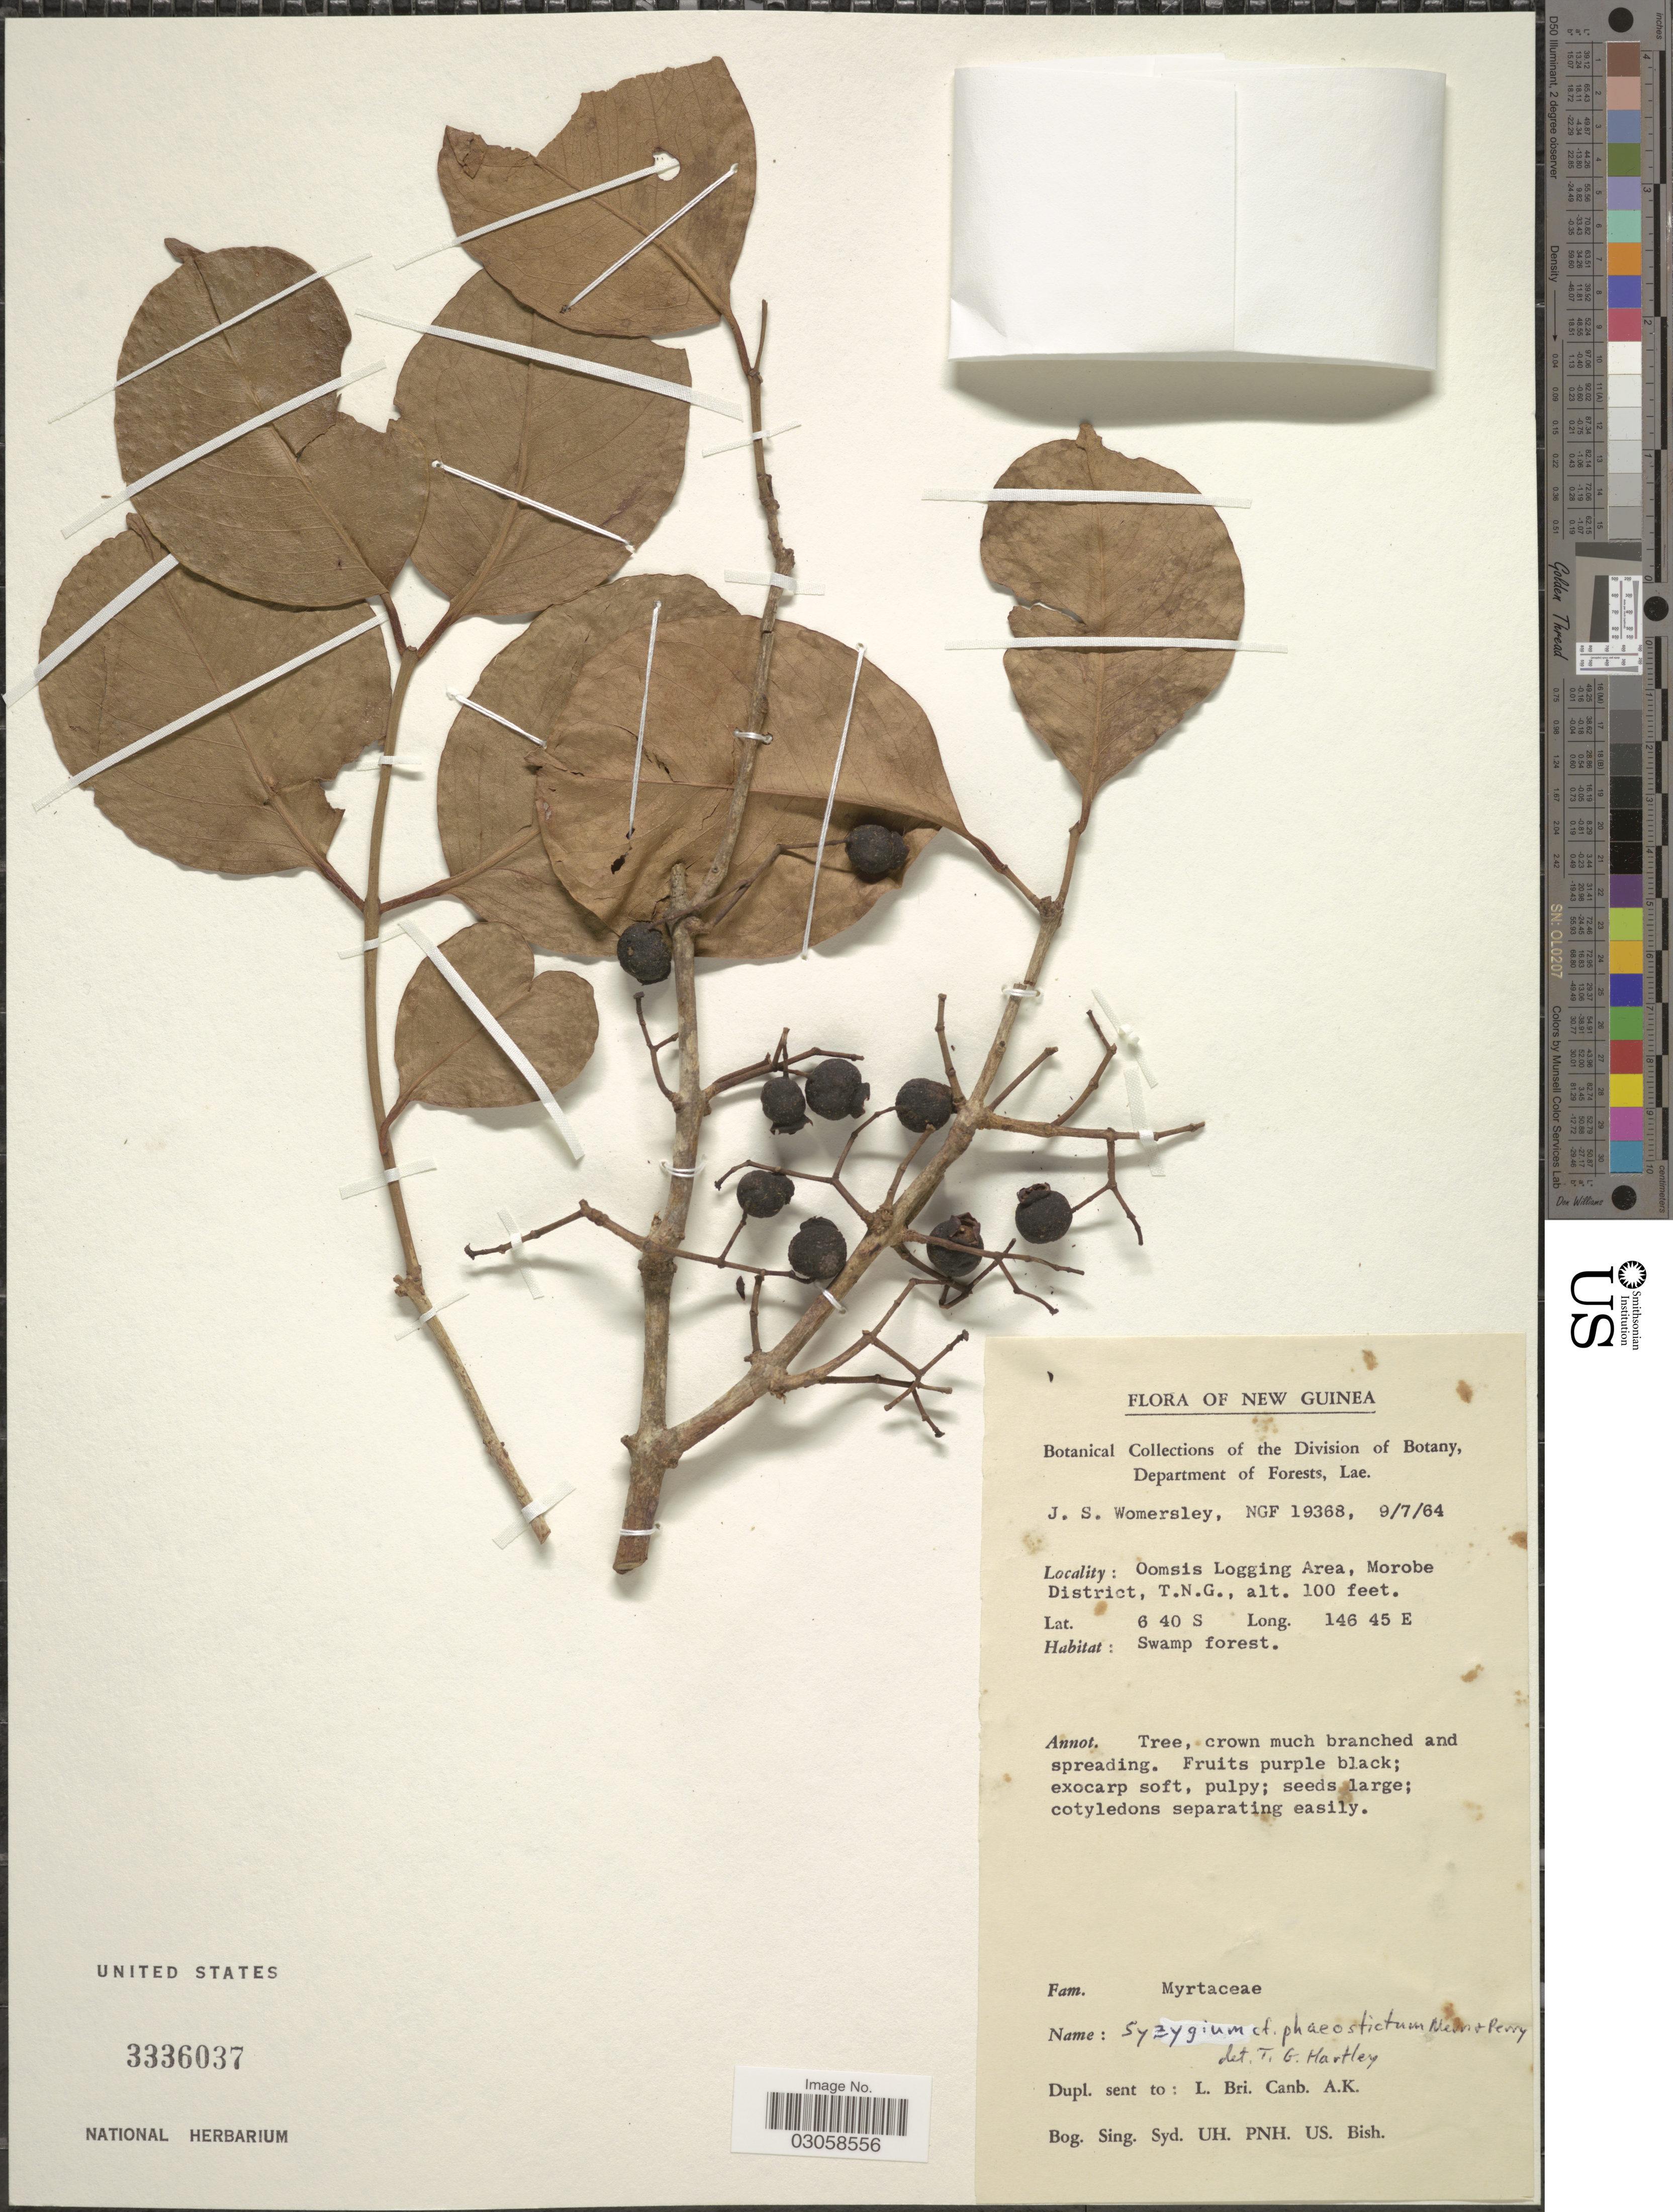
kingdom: Plantae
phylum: Tracheophyta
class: Magnoliopsida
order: Myrtales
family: Myrtaceae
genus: Syzygium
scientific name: Syzygium phaeostictum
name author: Merr. & L.M. Perry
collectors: J. S. Womersley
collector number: NGF 19368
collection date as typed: Transcribed d/m/y: 9/7/64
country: Papua New Guinea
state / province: Morobe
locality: New Guinea. Oomsis Logging Area, Morobe District, T.N.G.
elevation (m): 30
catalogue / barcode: US 3336037